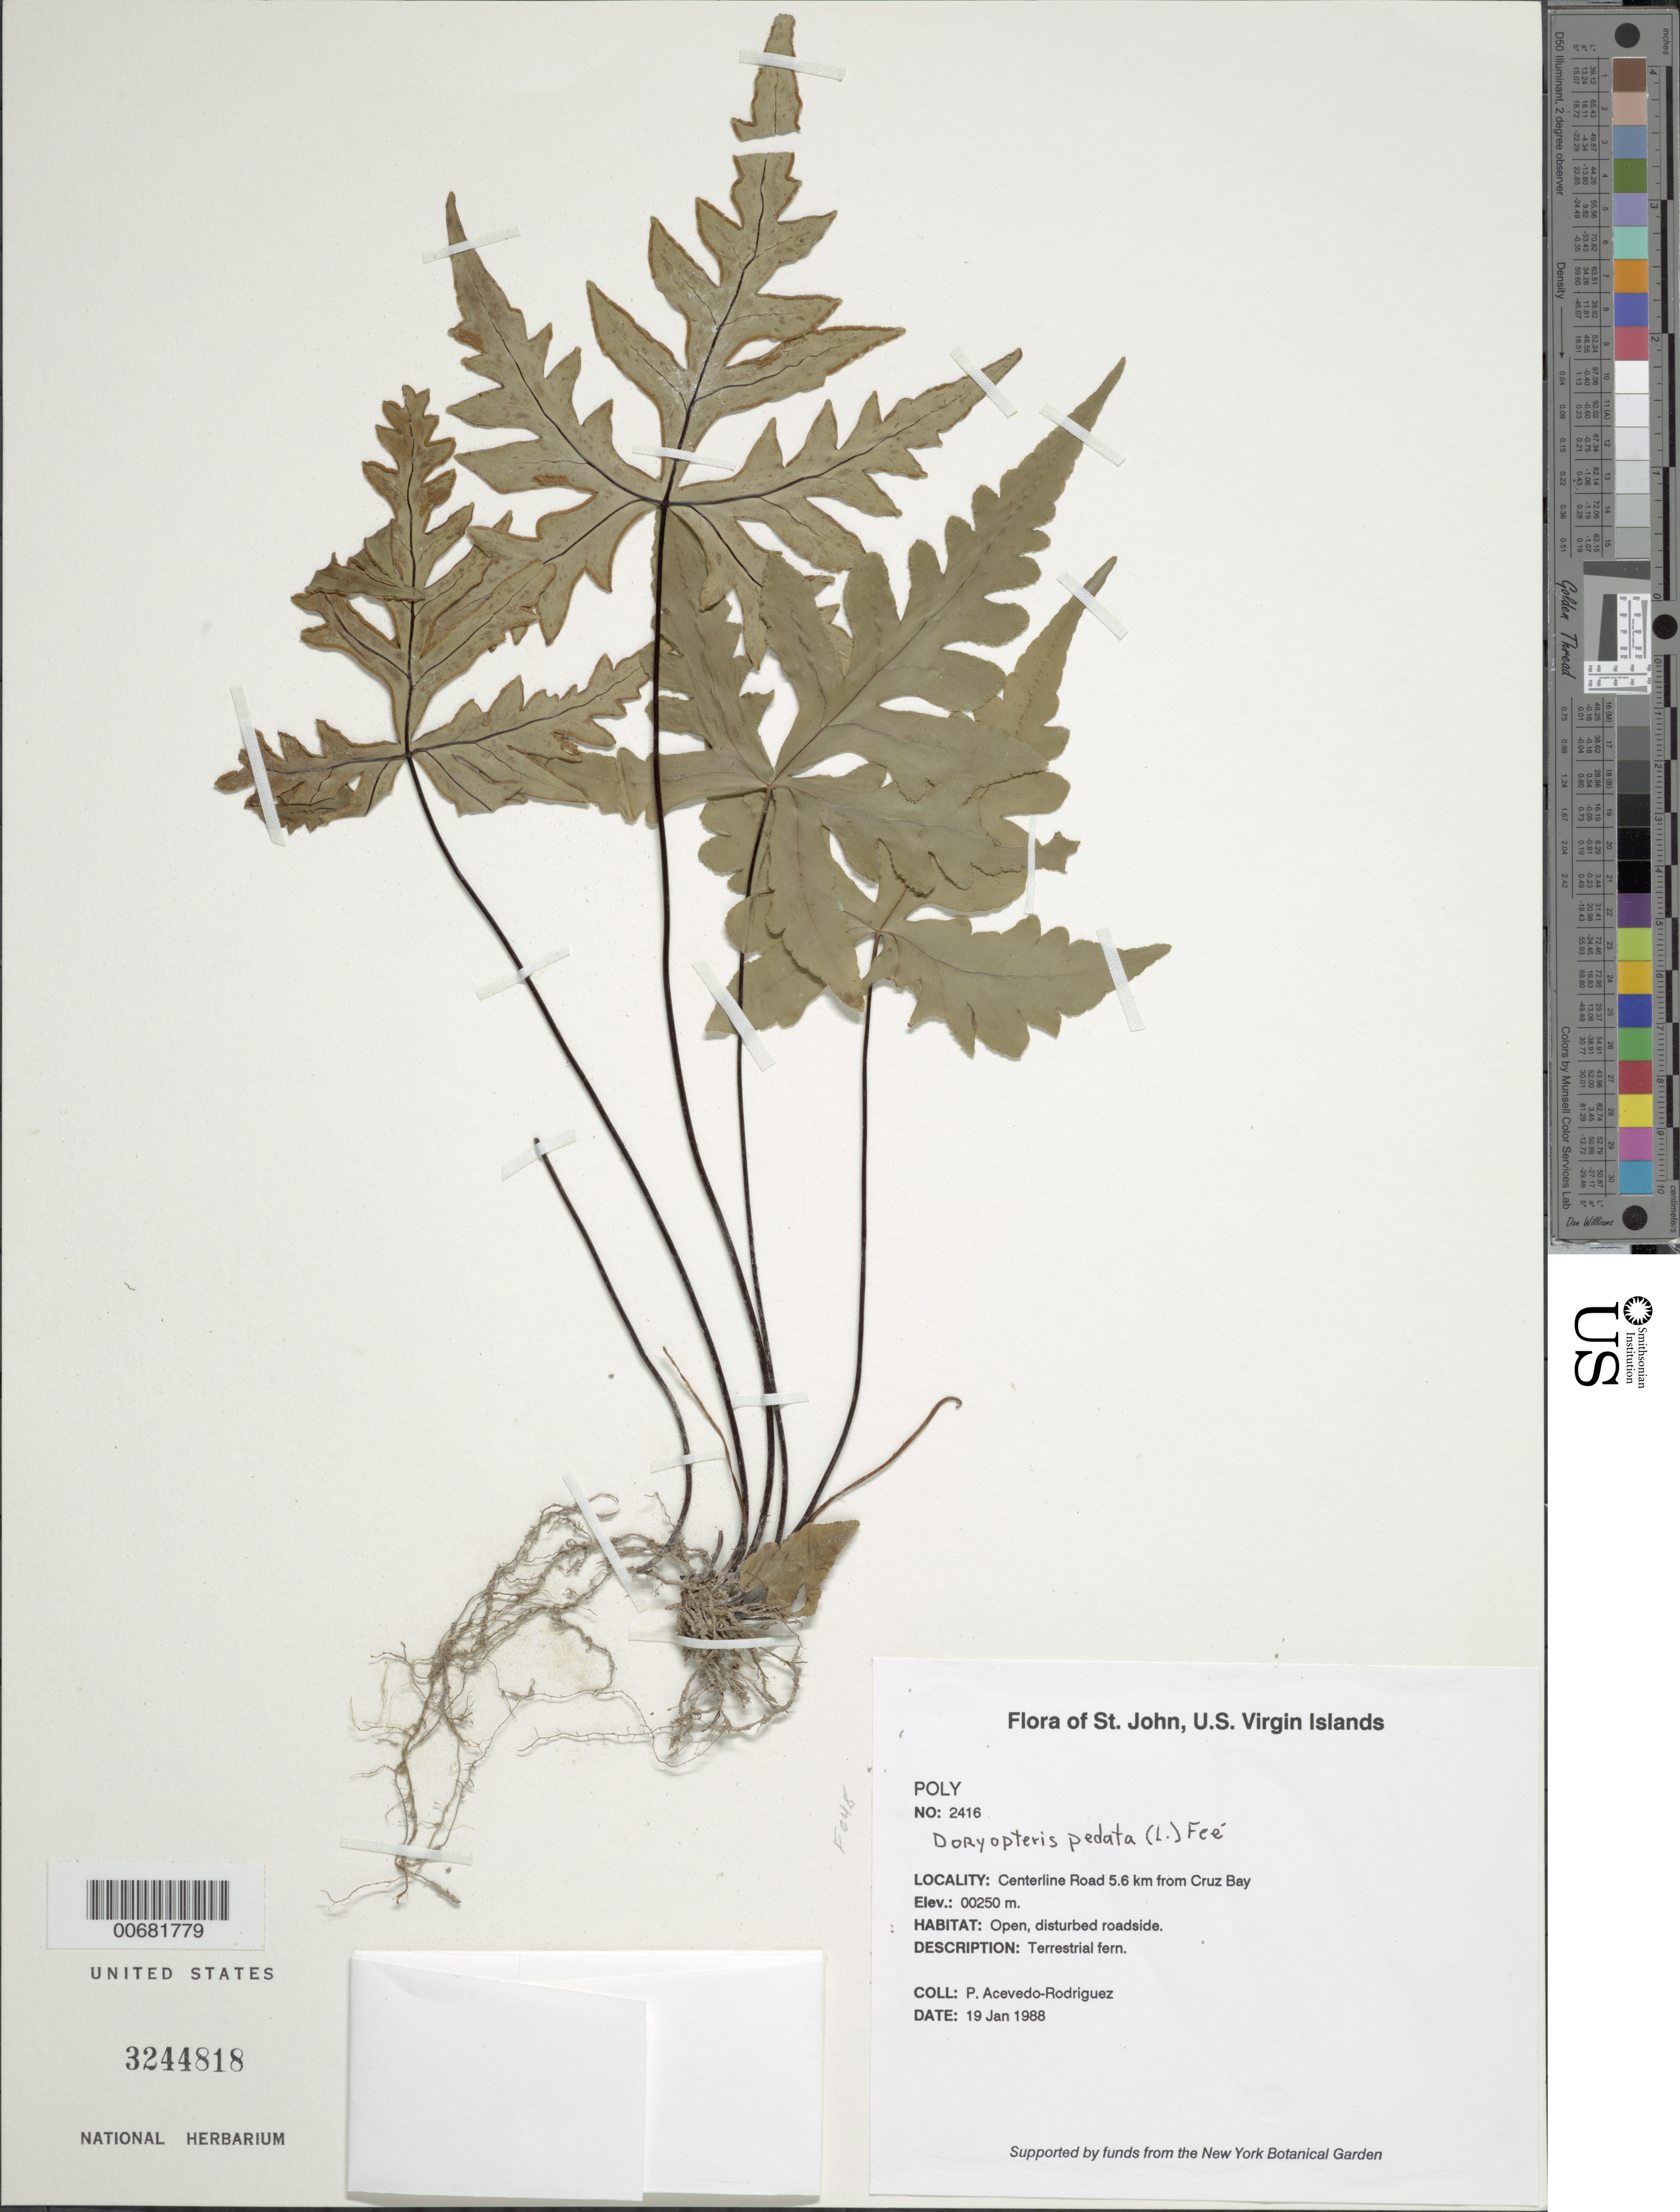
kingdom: Plantae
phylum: Tracheophyta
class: Polypodiopsida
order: Polypodiales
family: Pteridaceae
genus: Doryopteris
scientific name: Doryopteris pedata var. typica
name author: (L.) Fée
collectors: P. Acevedo-Rodr.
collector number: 2416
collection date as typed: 19 Jan 1988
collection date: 1988-01-19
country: U.S. Virgin Islands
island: St. John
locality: Maho Bay Quarter; Center Line Road 5.6 km from Cruz Bay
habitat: Open, disturbed roadside.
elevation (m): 250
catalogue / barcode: US 3244818